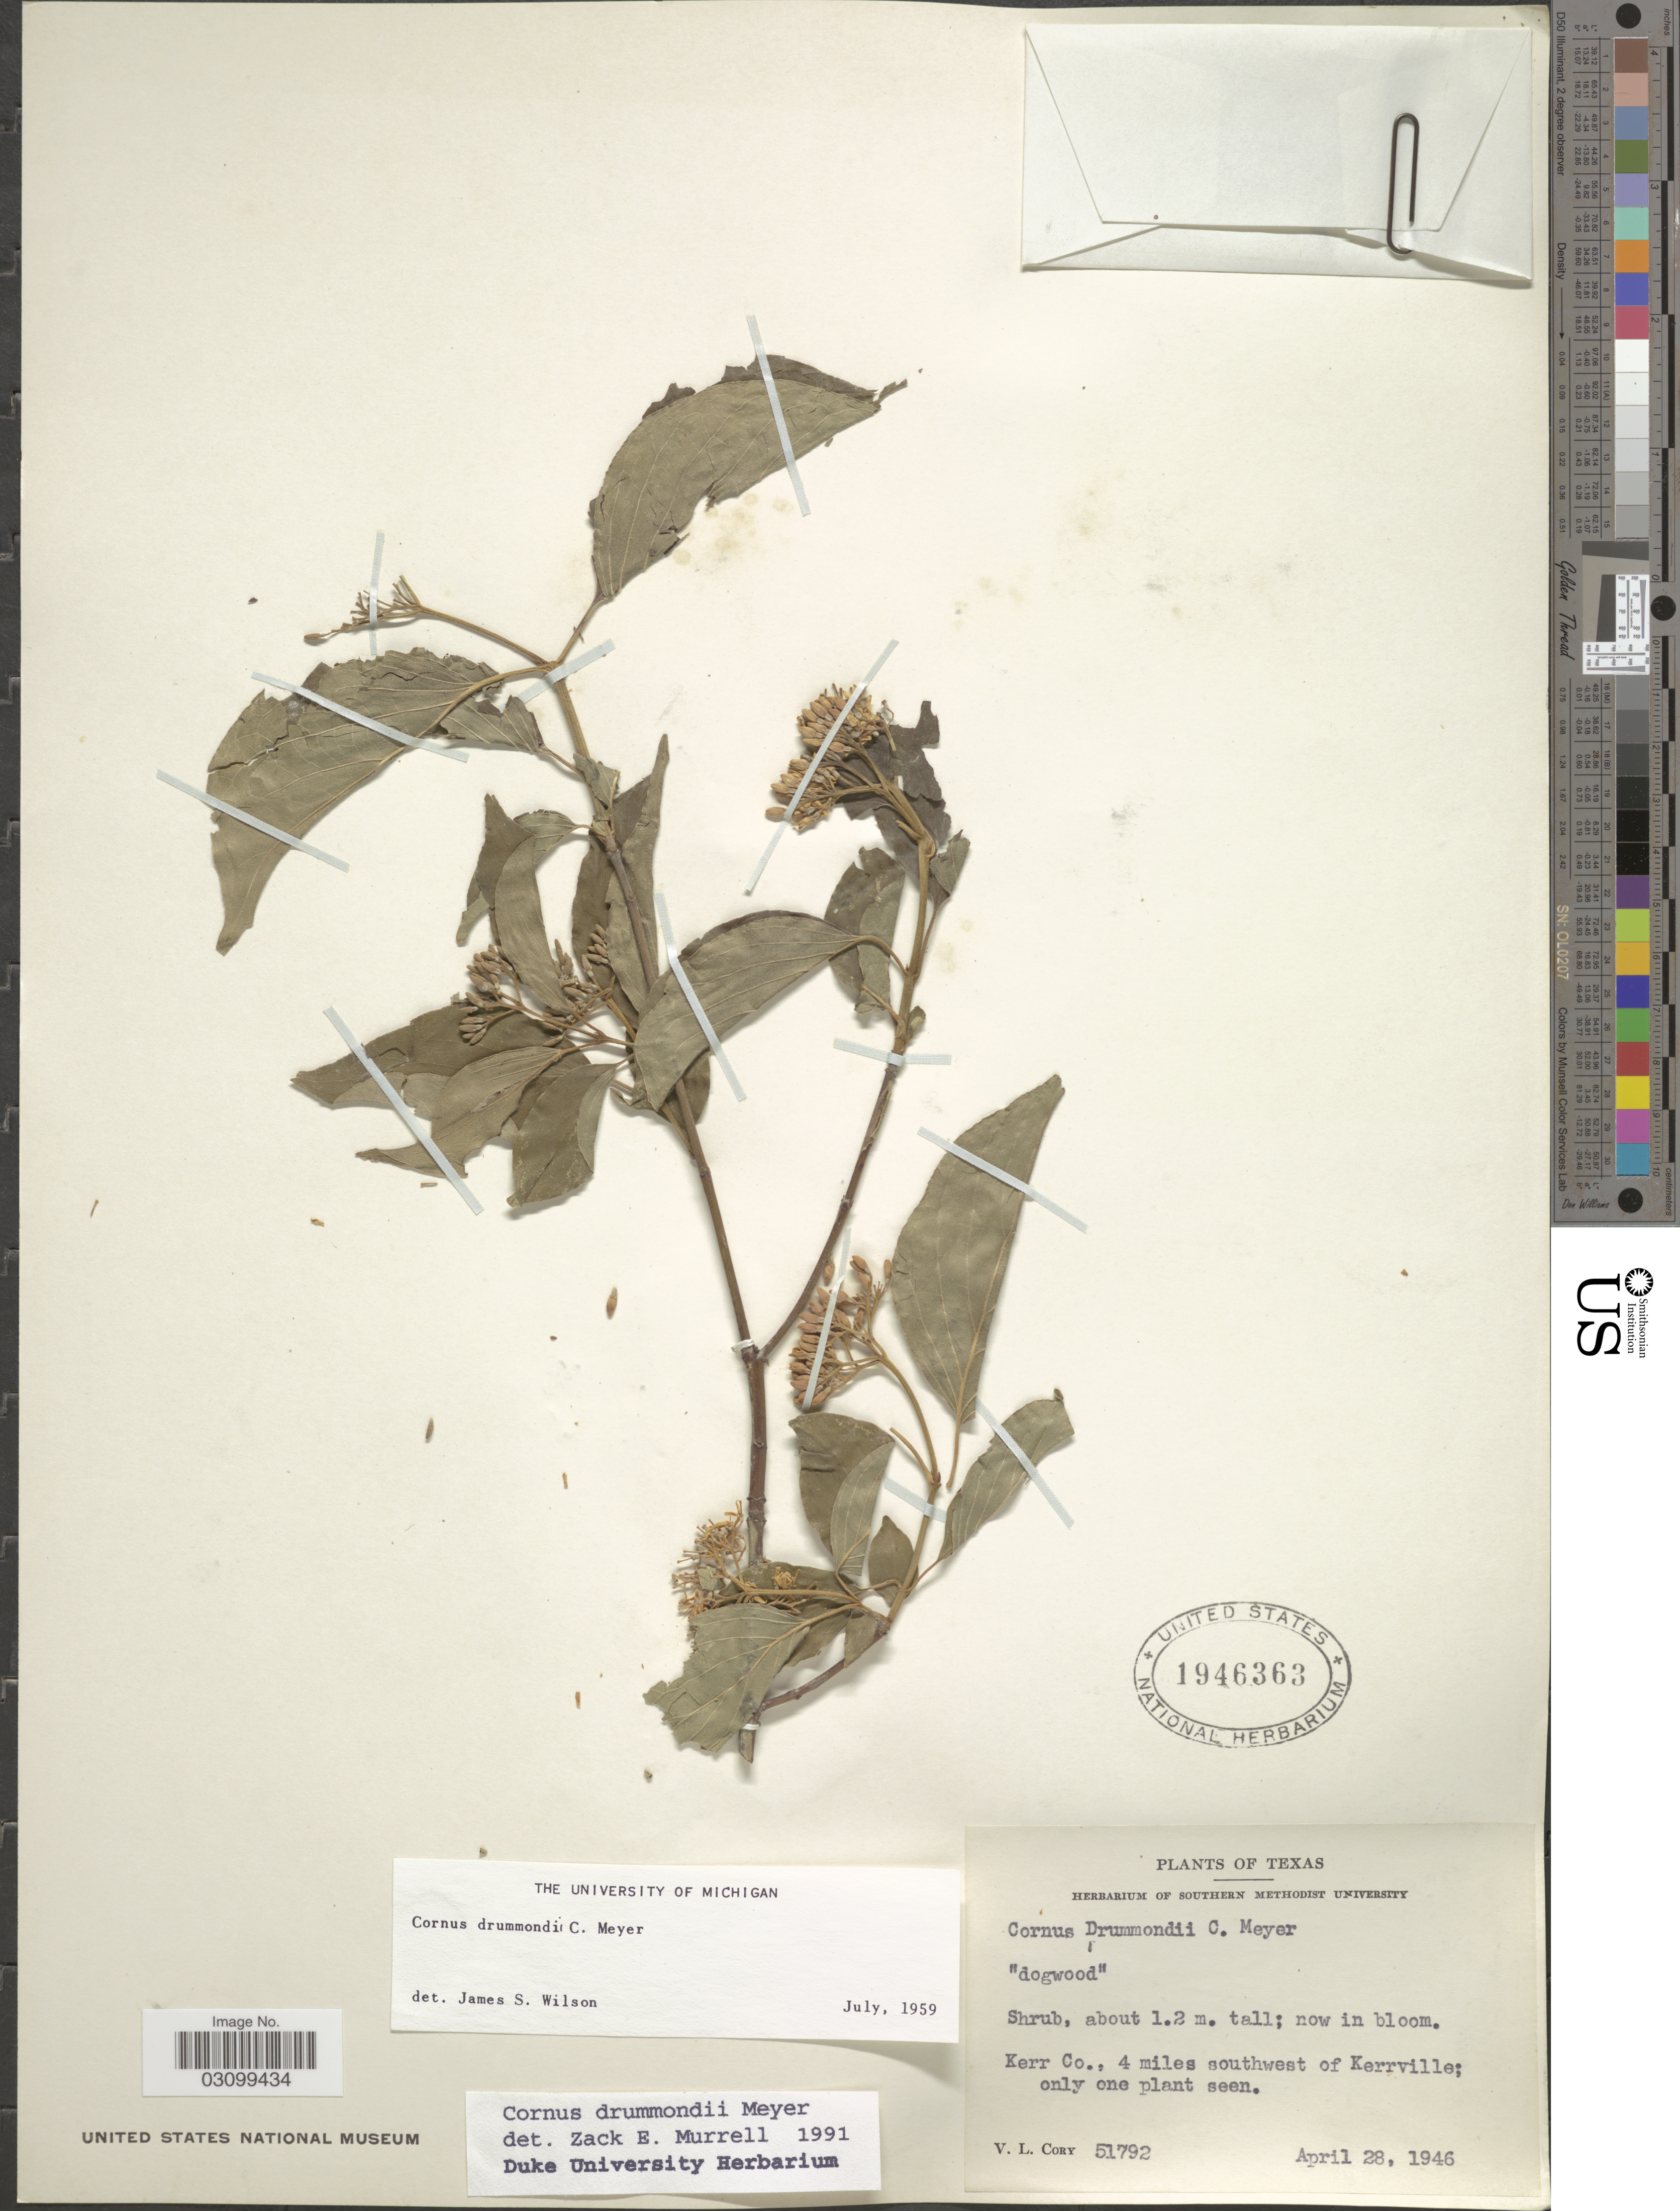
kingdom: Plantae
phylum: Tracheophyta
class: Magnoliopsida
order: Cornales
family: Cornaceae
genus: Cornus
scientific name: Cornus drummondii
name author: C.A. Mey.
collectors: V. Cory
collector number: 51792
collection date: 1946-04-28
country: United States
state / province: Texas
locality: Kerr Co.: 4 miles southwest of Kerrville.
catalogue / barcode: US 1946363